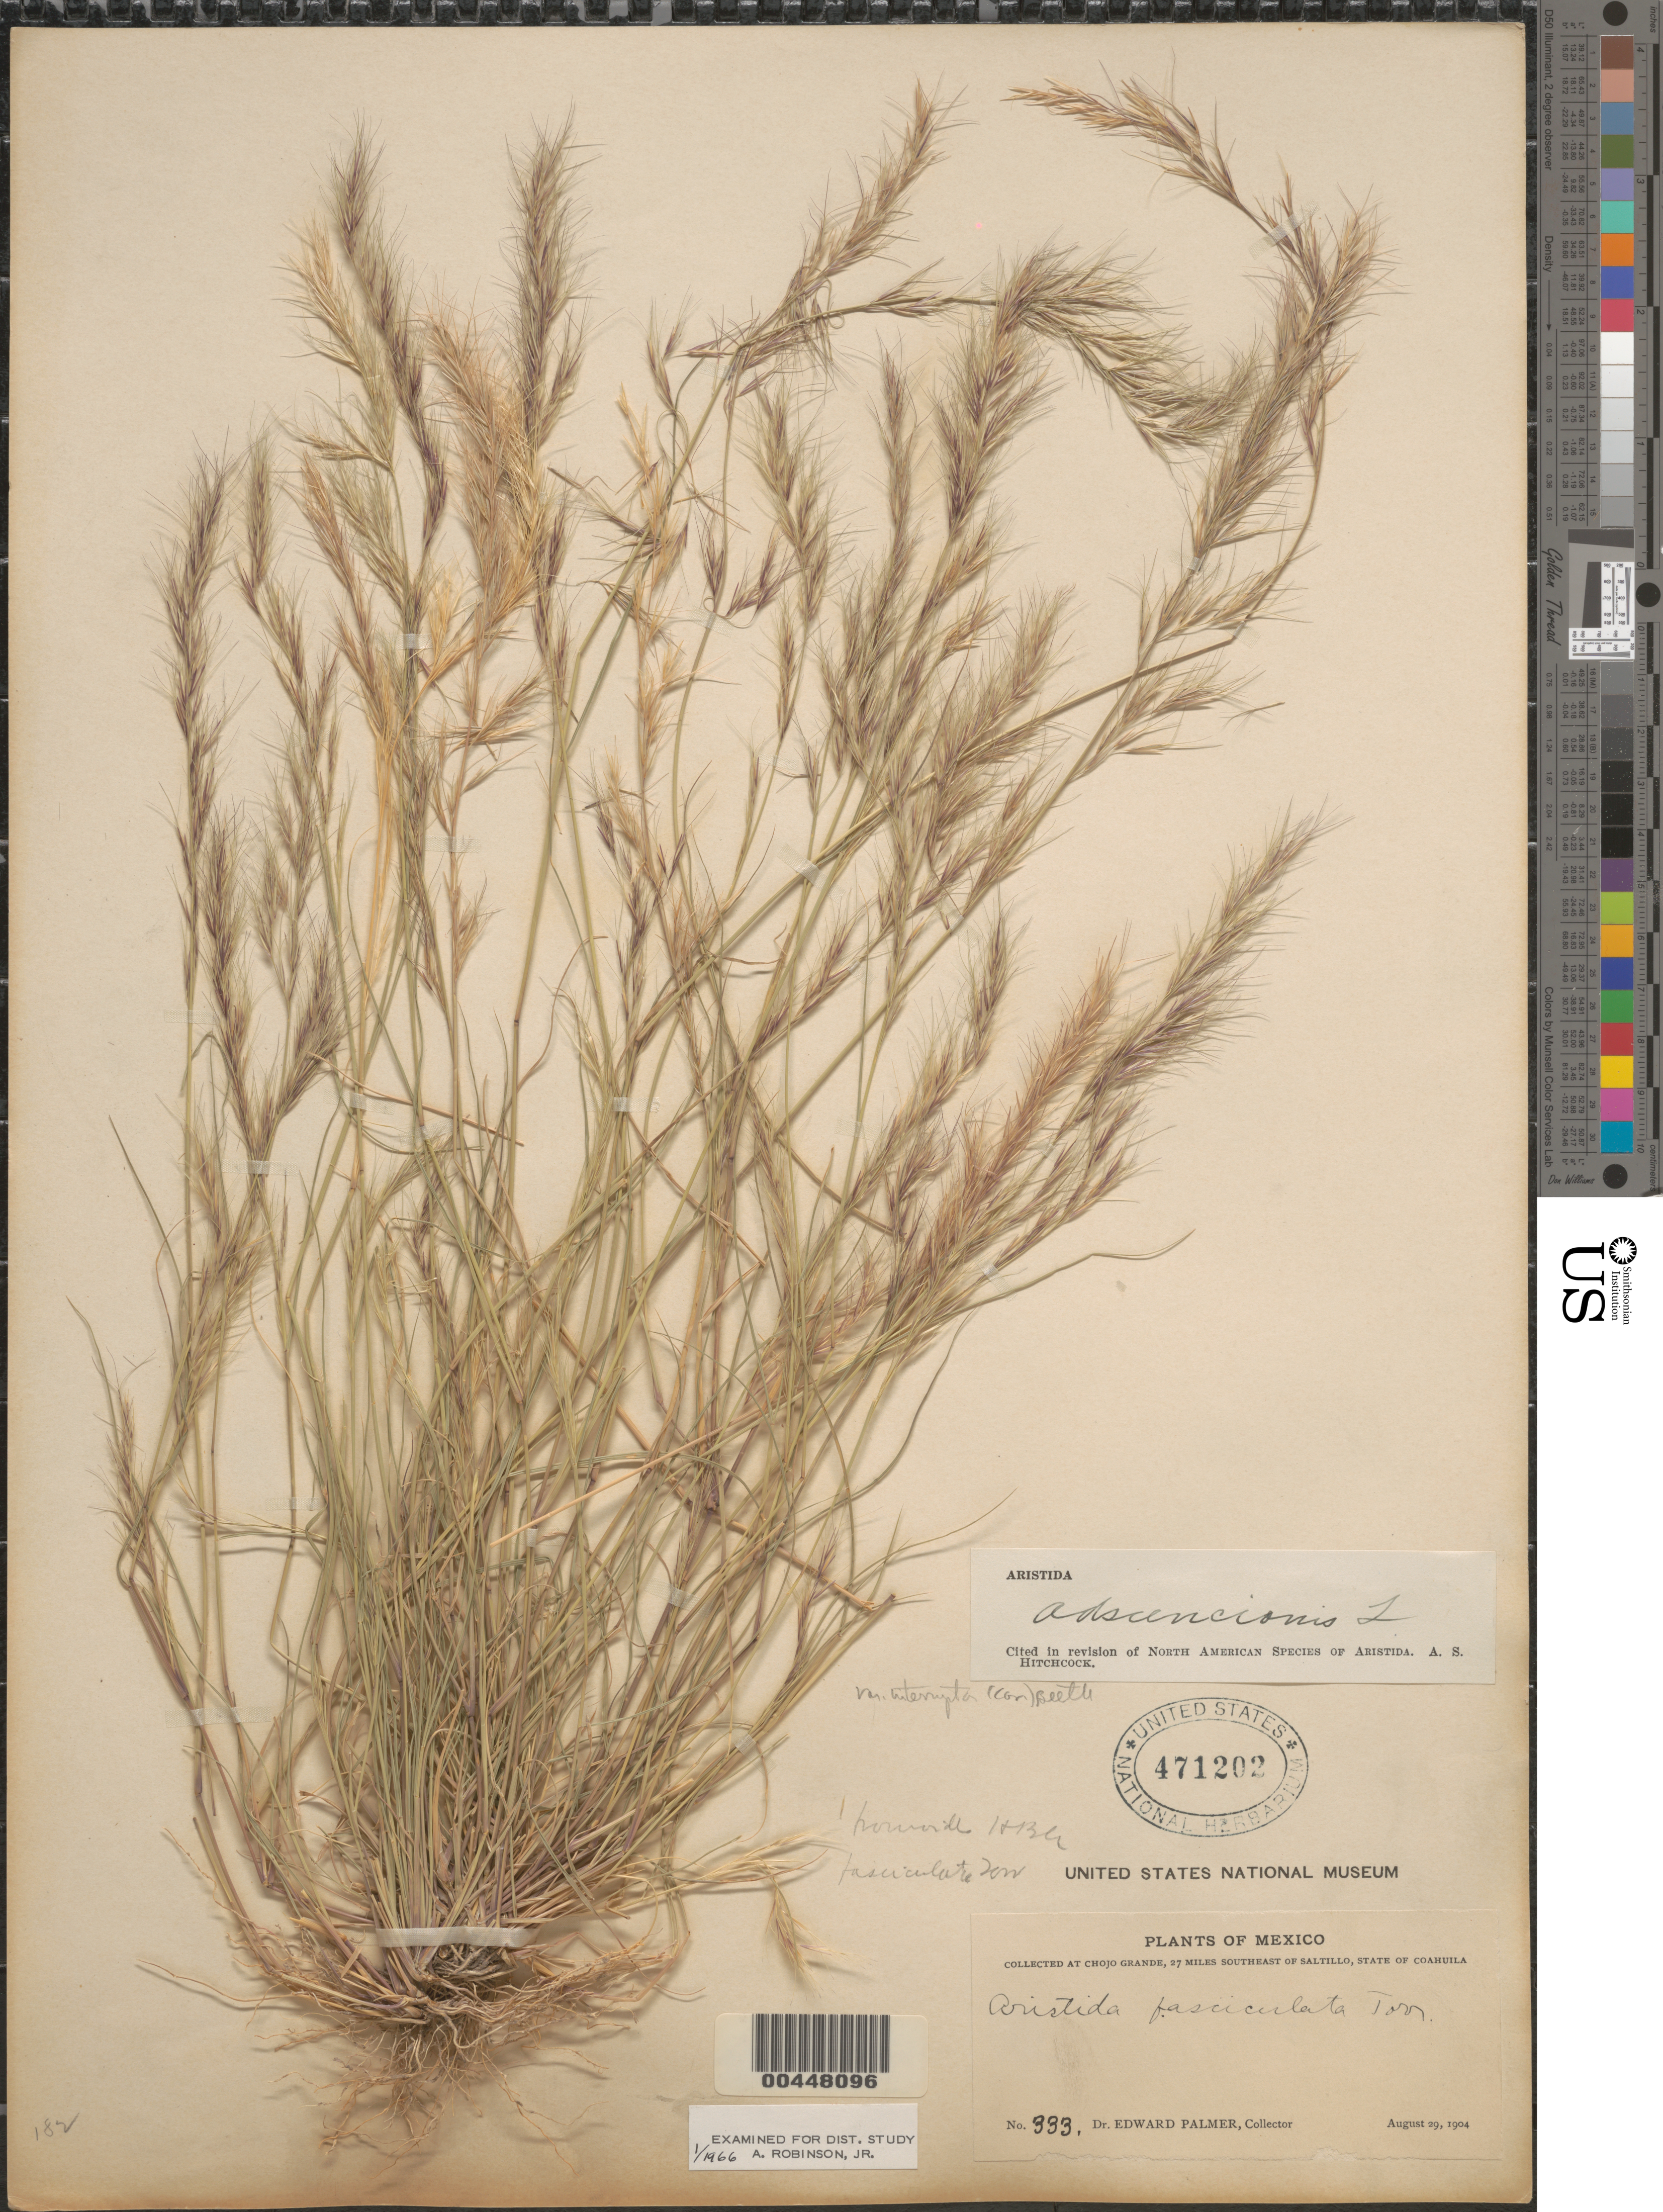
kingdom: Plantae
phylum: Tracheophyta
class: Liliopsida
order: Poales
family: Poaceae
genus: Aristida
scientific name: Aristida adscensionis var. interrupta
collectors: E. Palmer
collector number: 333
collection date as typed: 29 Aug 1904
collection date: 1904-08-29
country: Mexico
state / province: Coahuila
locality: At Chojo Grande, 27 mi SE of Saltillo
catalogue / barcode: US 471202